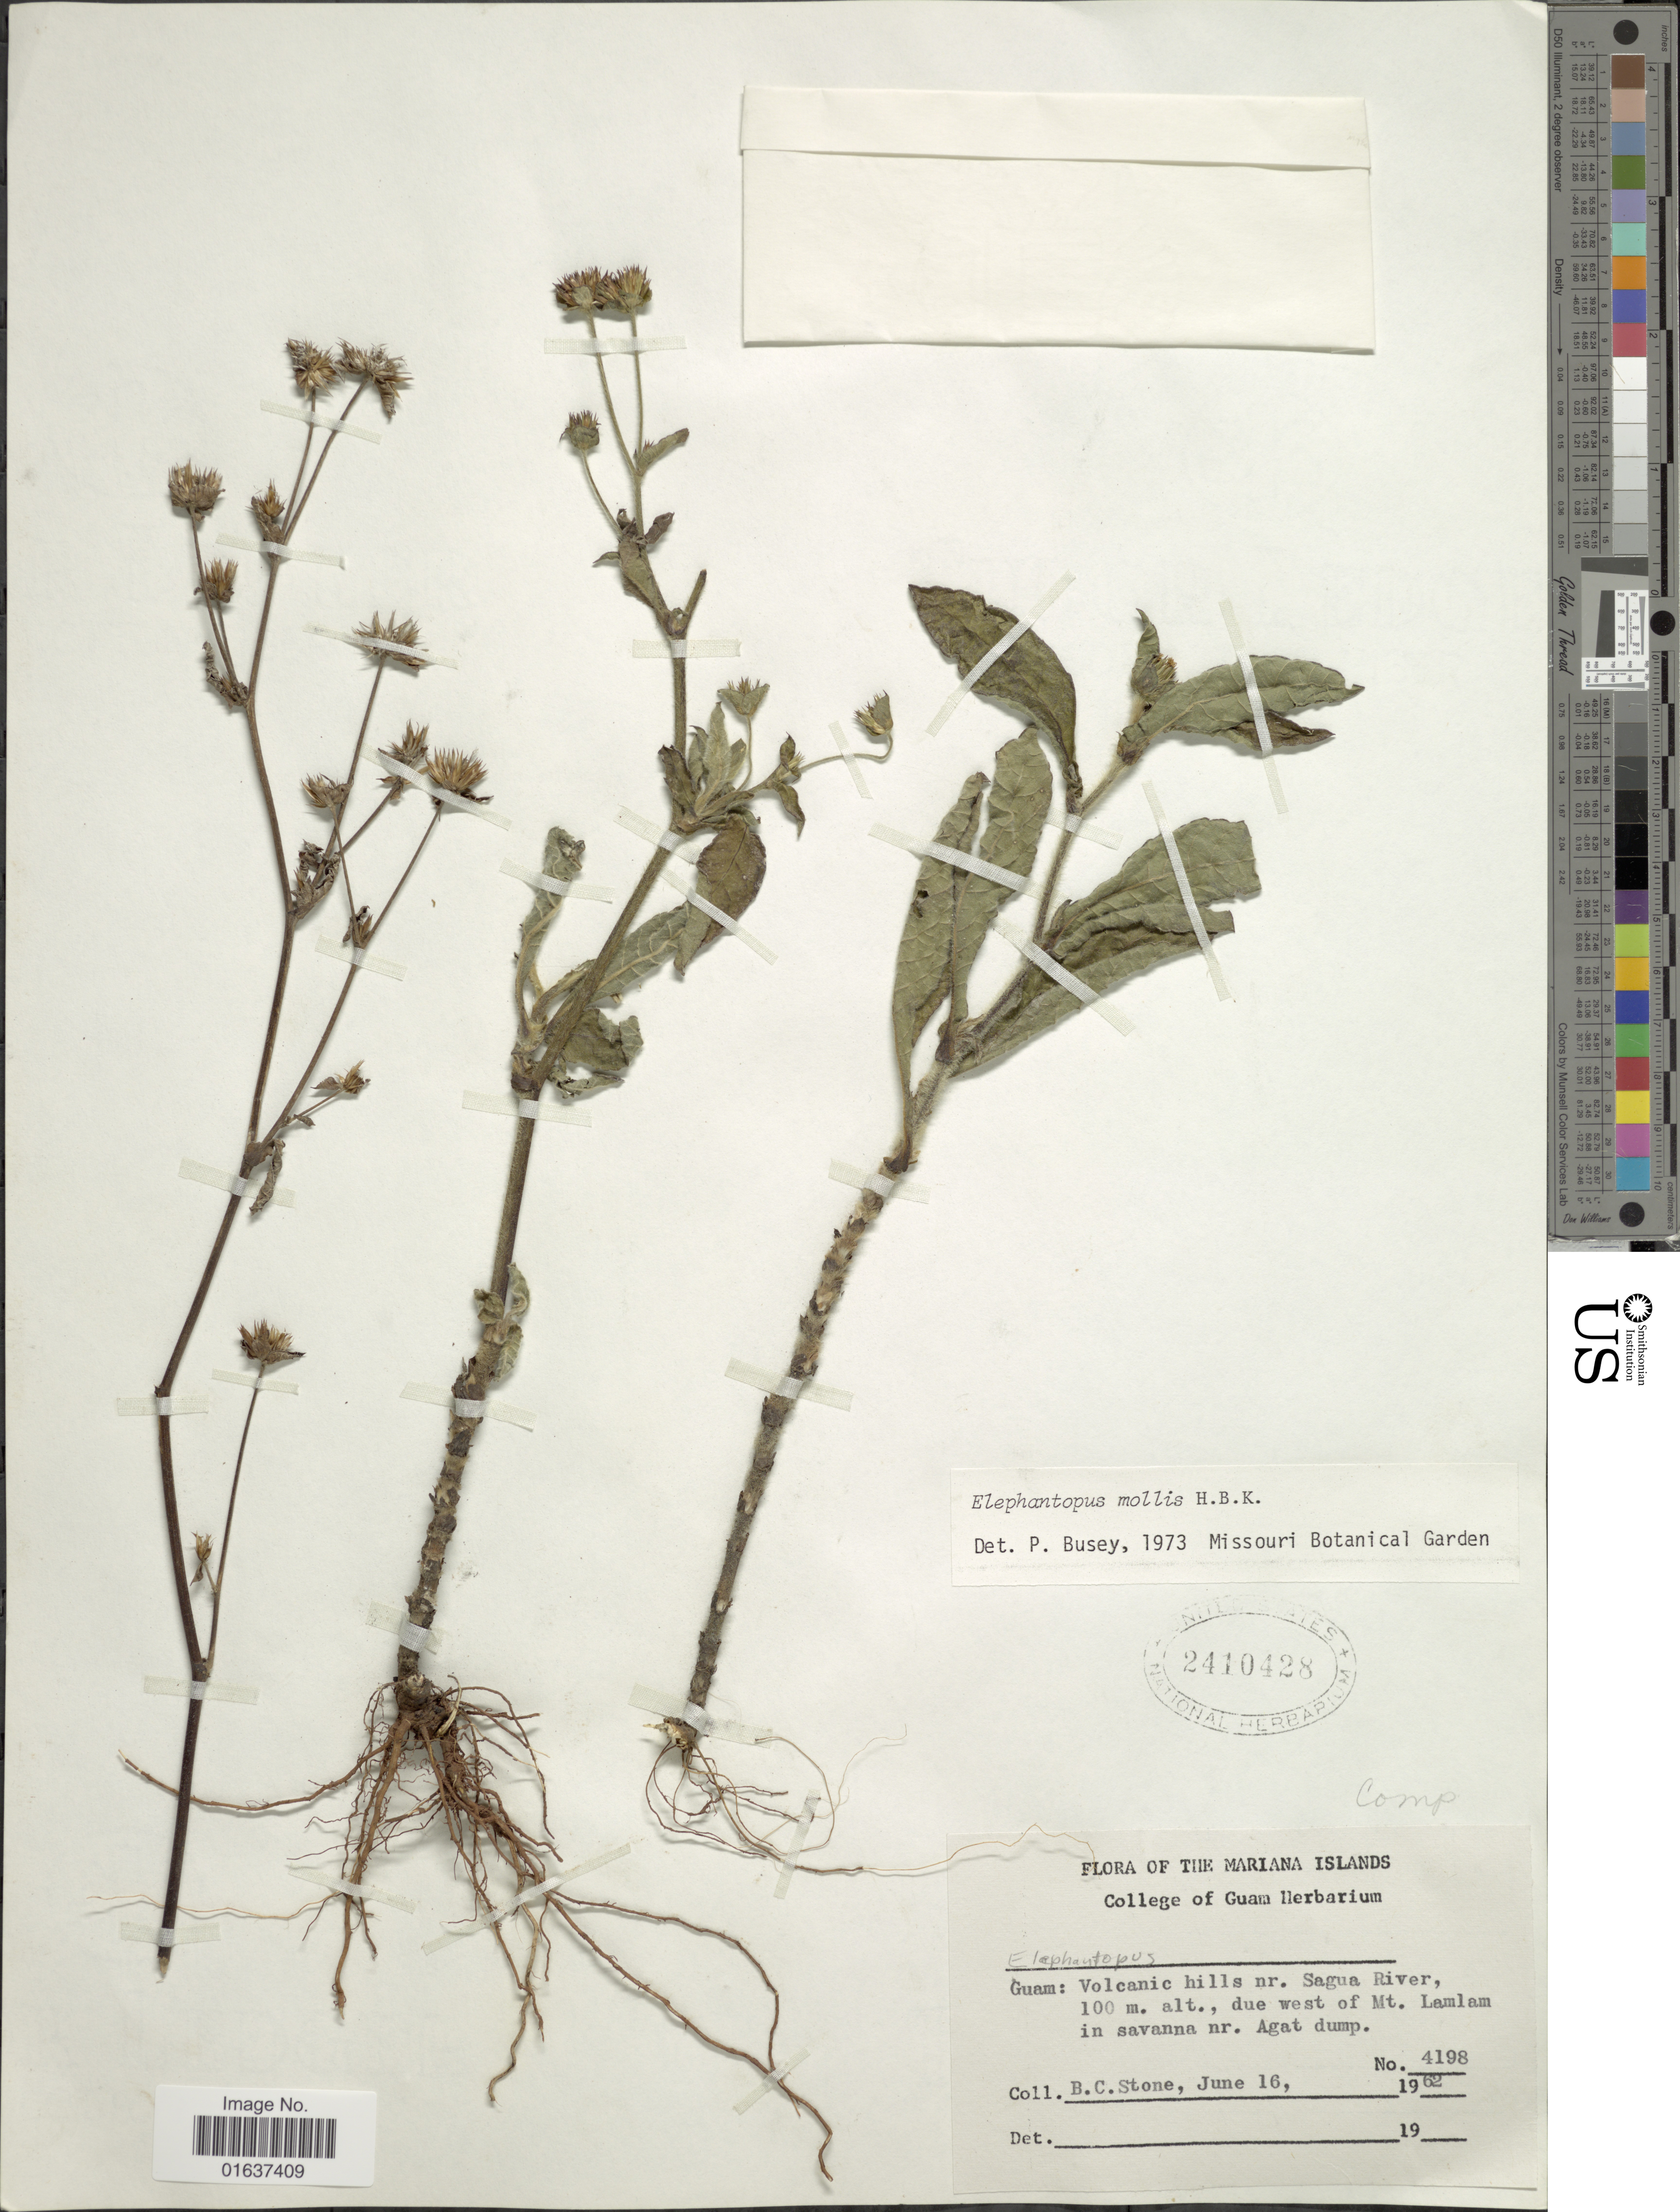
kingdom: Plantae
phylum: Tracheophyta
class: Magnoliopsida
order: Asterales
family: Asteraceae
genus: Elephantopus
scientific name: Elephantopus mollis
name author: Kunth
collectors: B. C. Stone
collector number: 4198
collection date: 1962-06-16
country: Guam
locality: Mariana Islands, Volcanic hills nr. Sagua River, due west of Mt. Lamlan in savanna nr. Agat dump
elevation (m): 100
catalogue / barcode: US 2410428